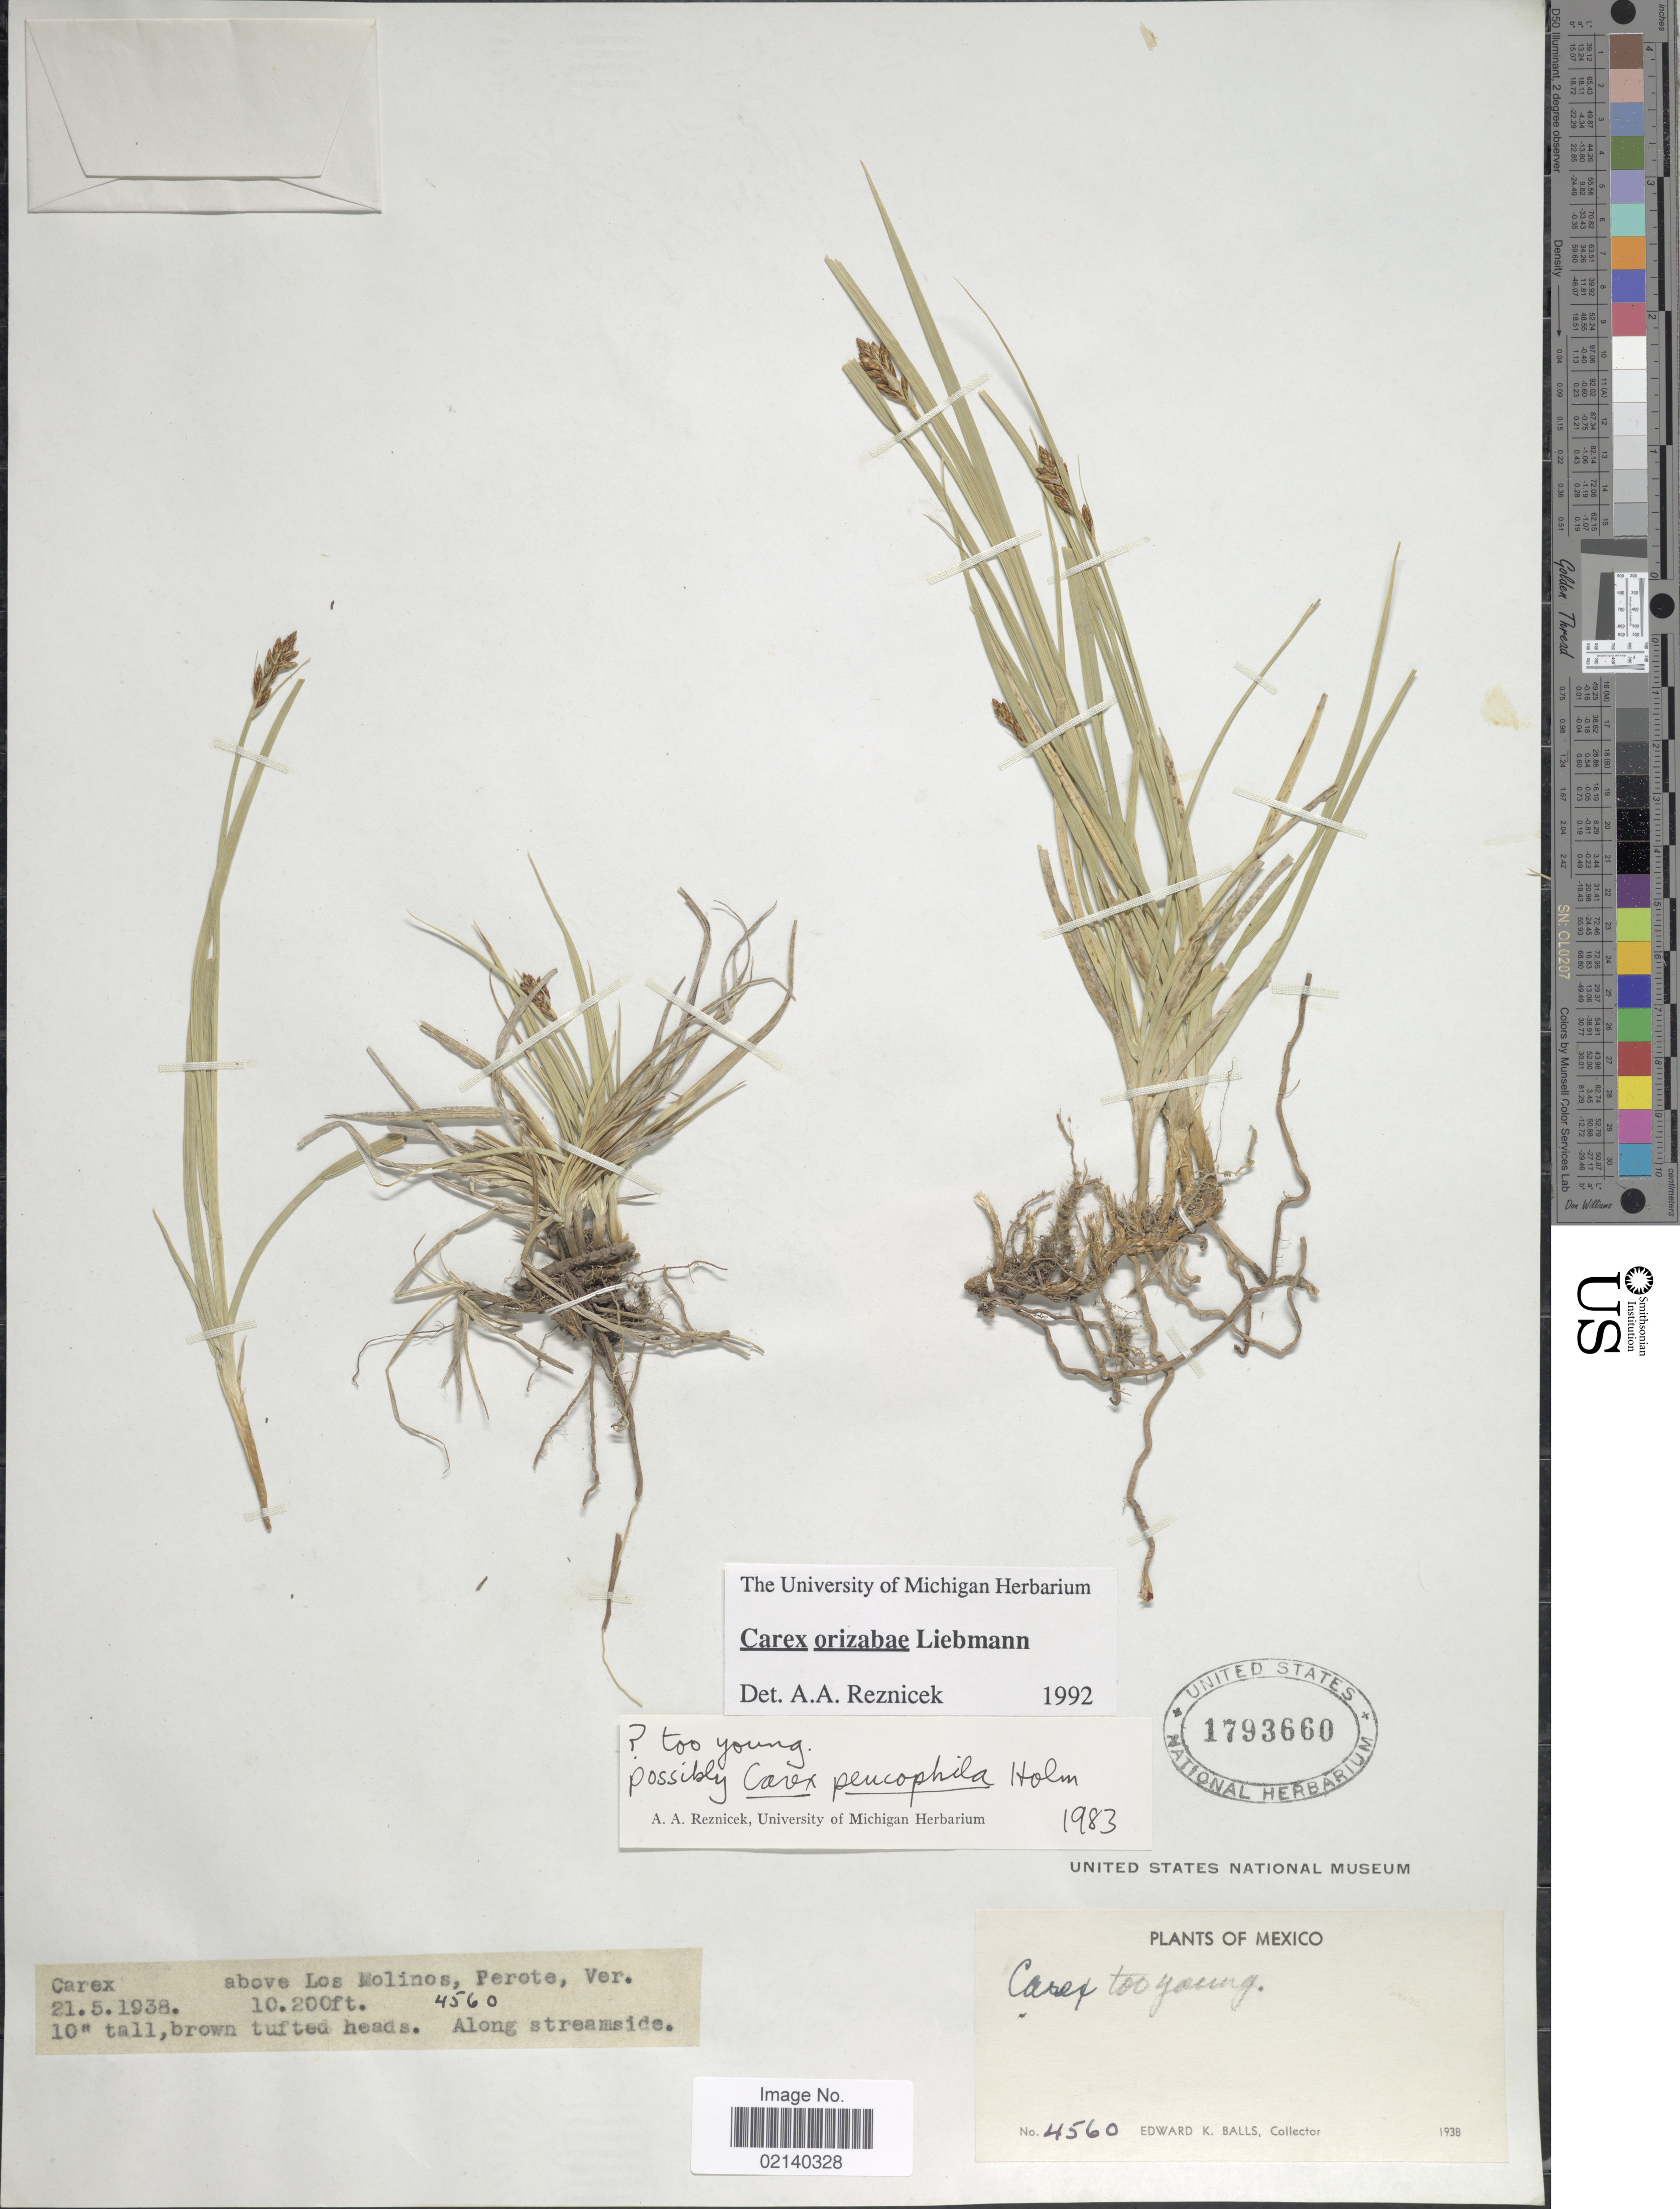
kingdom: Plantae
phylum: Tracheophyta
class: Liliopsida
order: Poales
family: Cyperaceae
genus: Carex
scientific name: Carex orizabae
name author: Liebm.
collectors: E. K. Balls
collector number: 4560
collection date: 1938-05-21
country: Mexico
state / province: Veracruz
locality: Above Los Molinos, Perote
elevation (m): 3109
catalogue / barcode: US 1793660